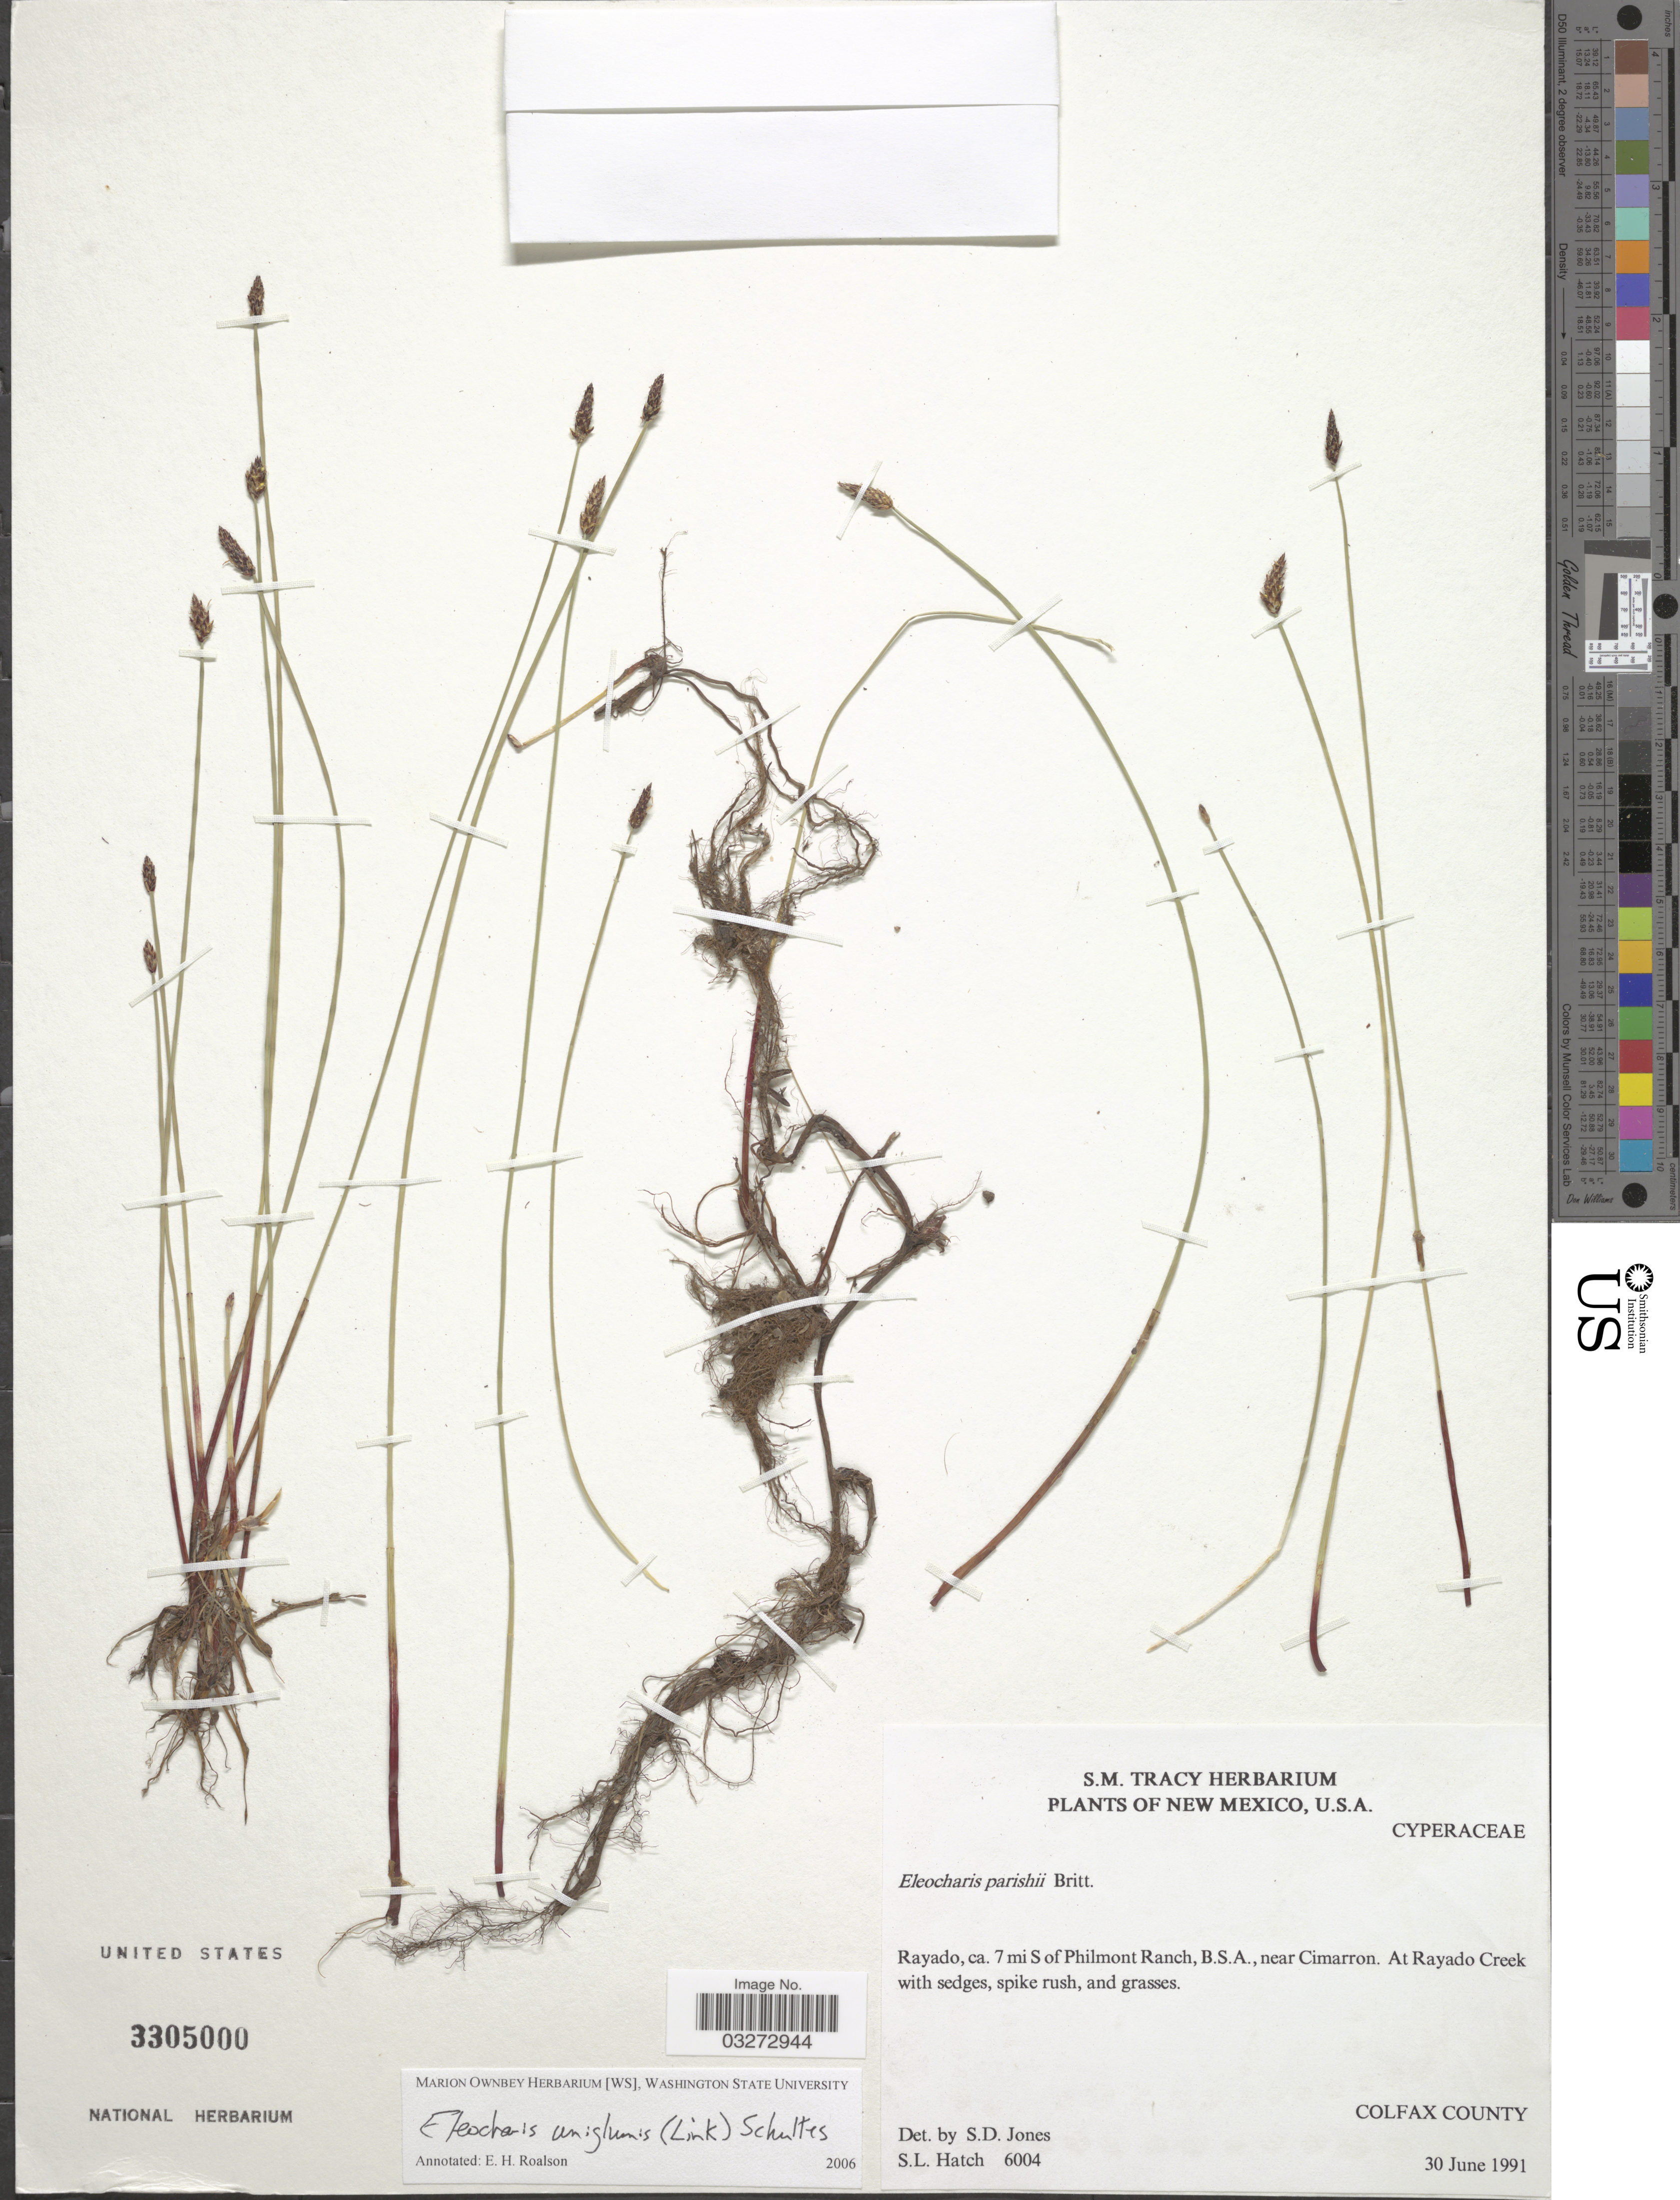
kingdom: Plantae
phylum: Tracheophyta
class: Liliopsida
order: Poales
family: Cyperaceae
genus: Eleocharis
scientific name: Eleocharis uniglumis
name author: (Link) Schult.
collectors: S. Hatch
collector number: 6004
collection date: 1991-06-30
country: United States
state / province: New Mexico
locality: U.S.A. Rayado, ca. 7 mi S of Philmont Ranch, B.S.A., near Cimarron. At Rayado Creek. Colfax County.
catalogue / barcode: US 3305000